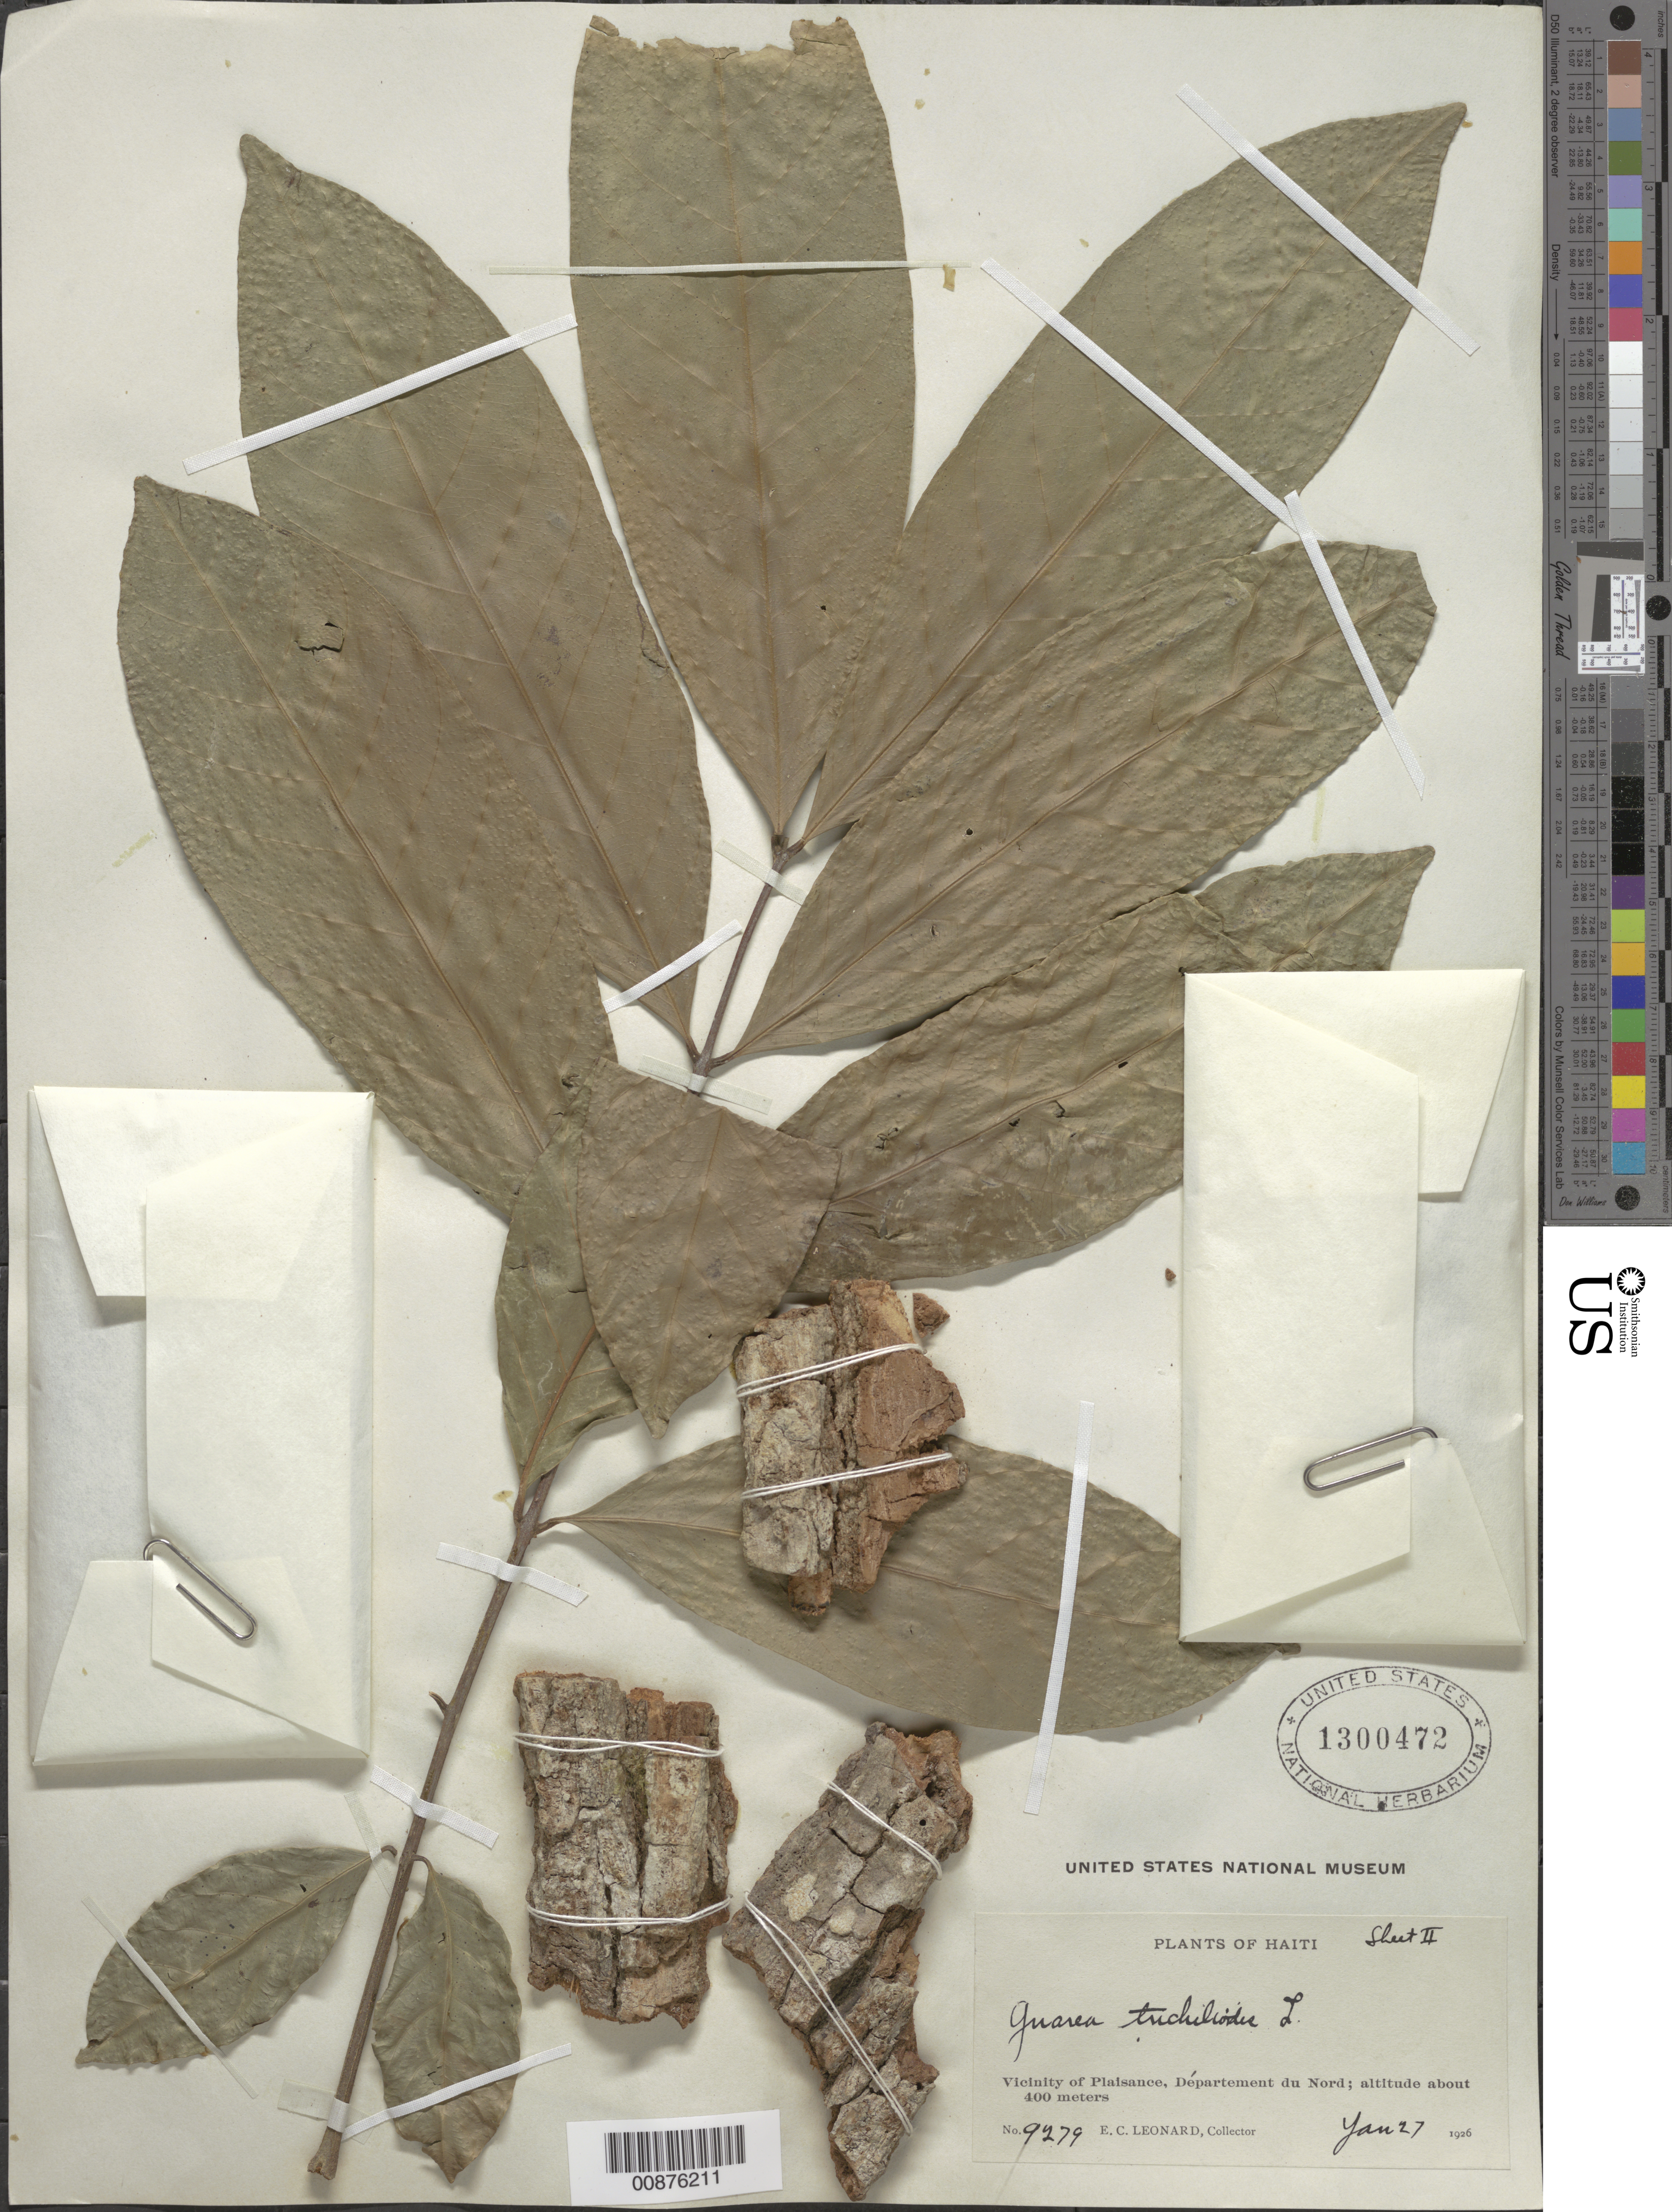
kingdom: Plantae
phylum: Tracheophyta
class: Magnoliopsida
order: Sapindales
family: Meliaceae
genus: Guarea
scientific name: Guarea guidonia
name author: (L.) Sleumer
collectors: E. C. Leonard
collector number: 9279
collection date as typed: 27 Jan 1926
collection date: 1926-01-27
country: Haiti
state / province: Nord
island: Hispaniola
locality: Vicinity of Plaisance, SW of town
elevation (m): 400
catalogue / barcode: US 1300472